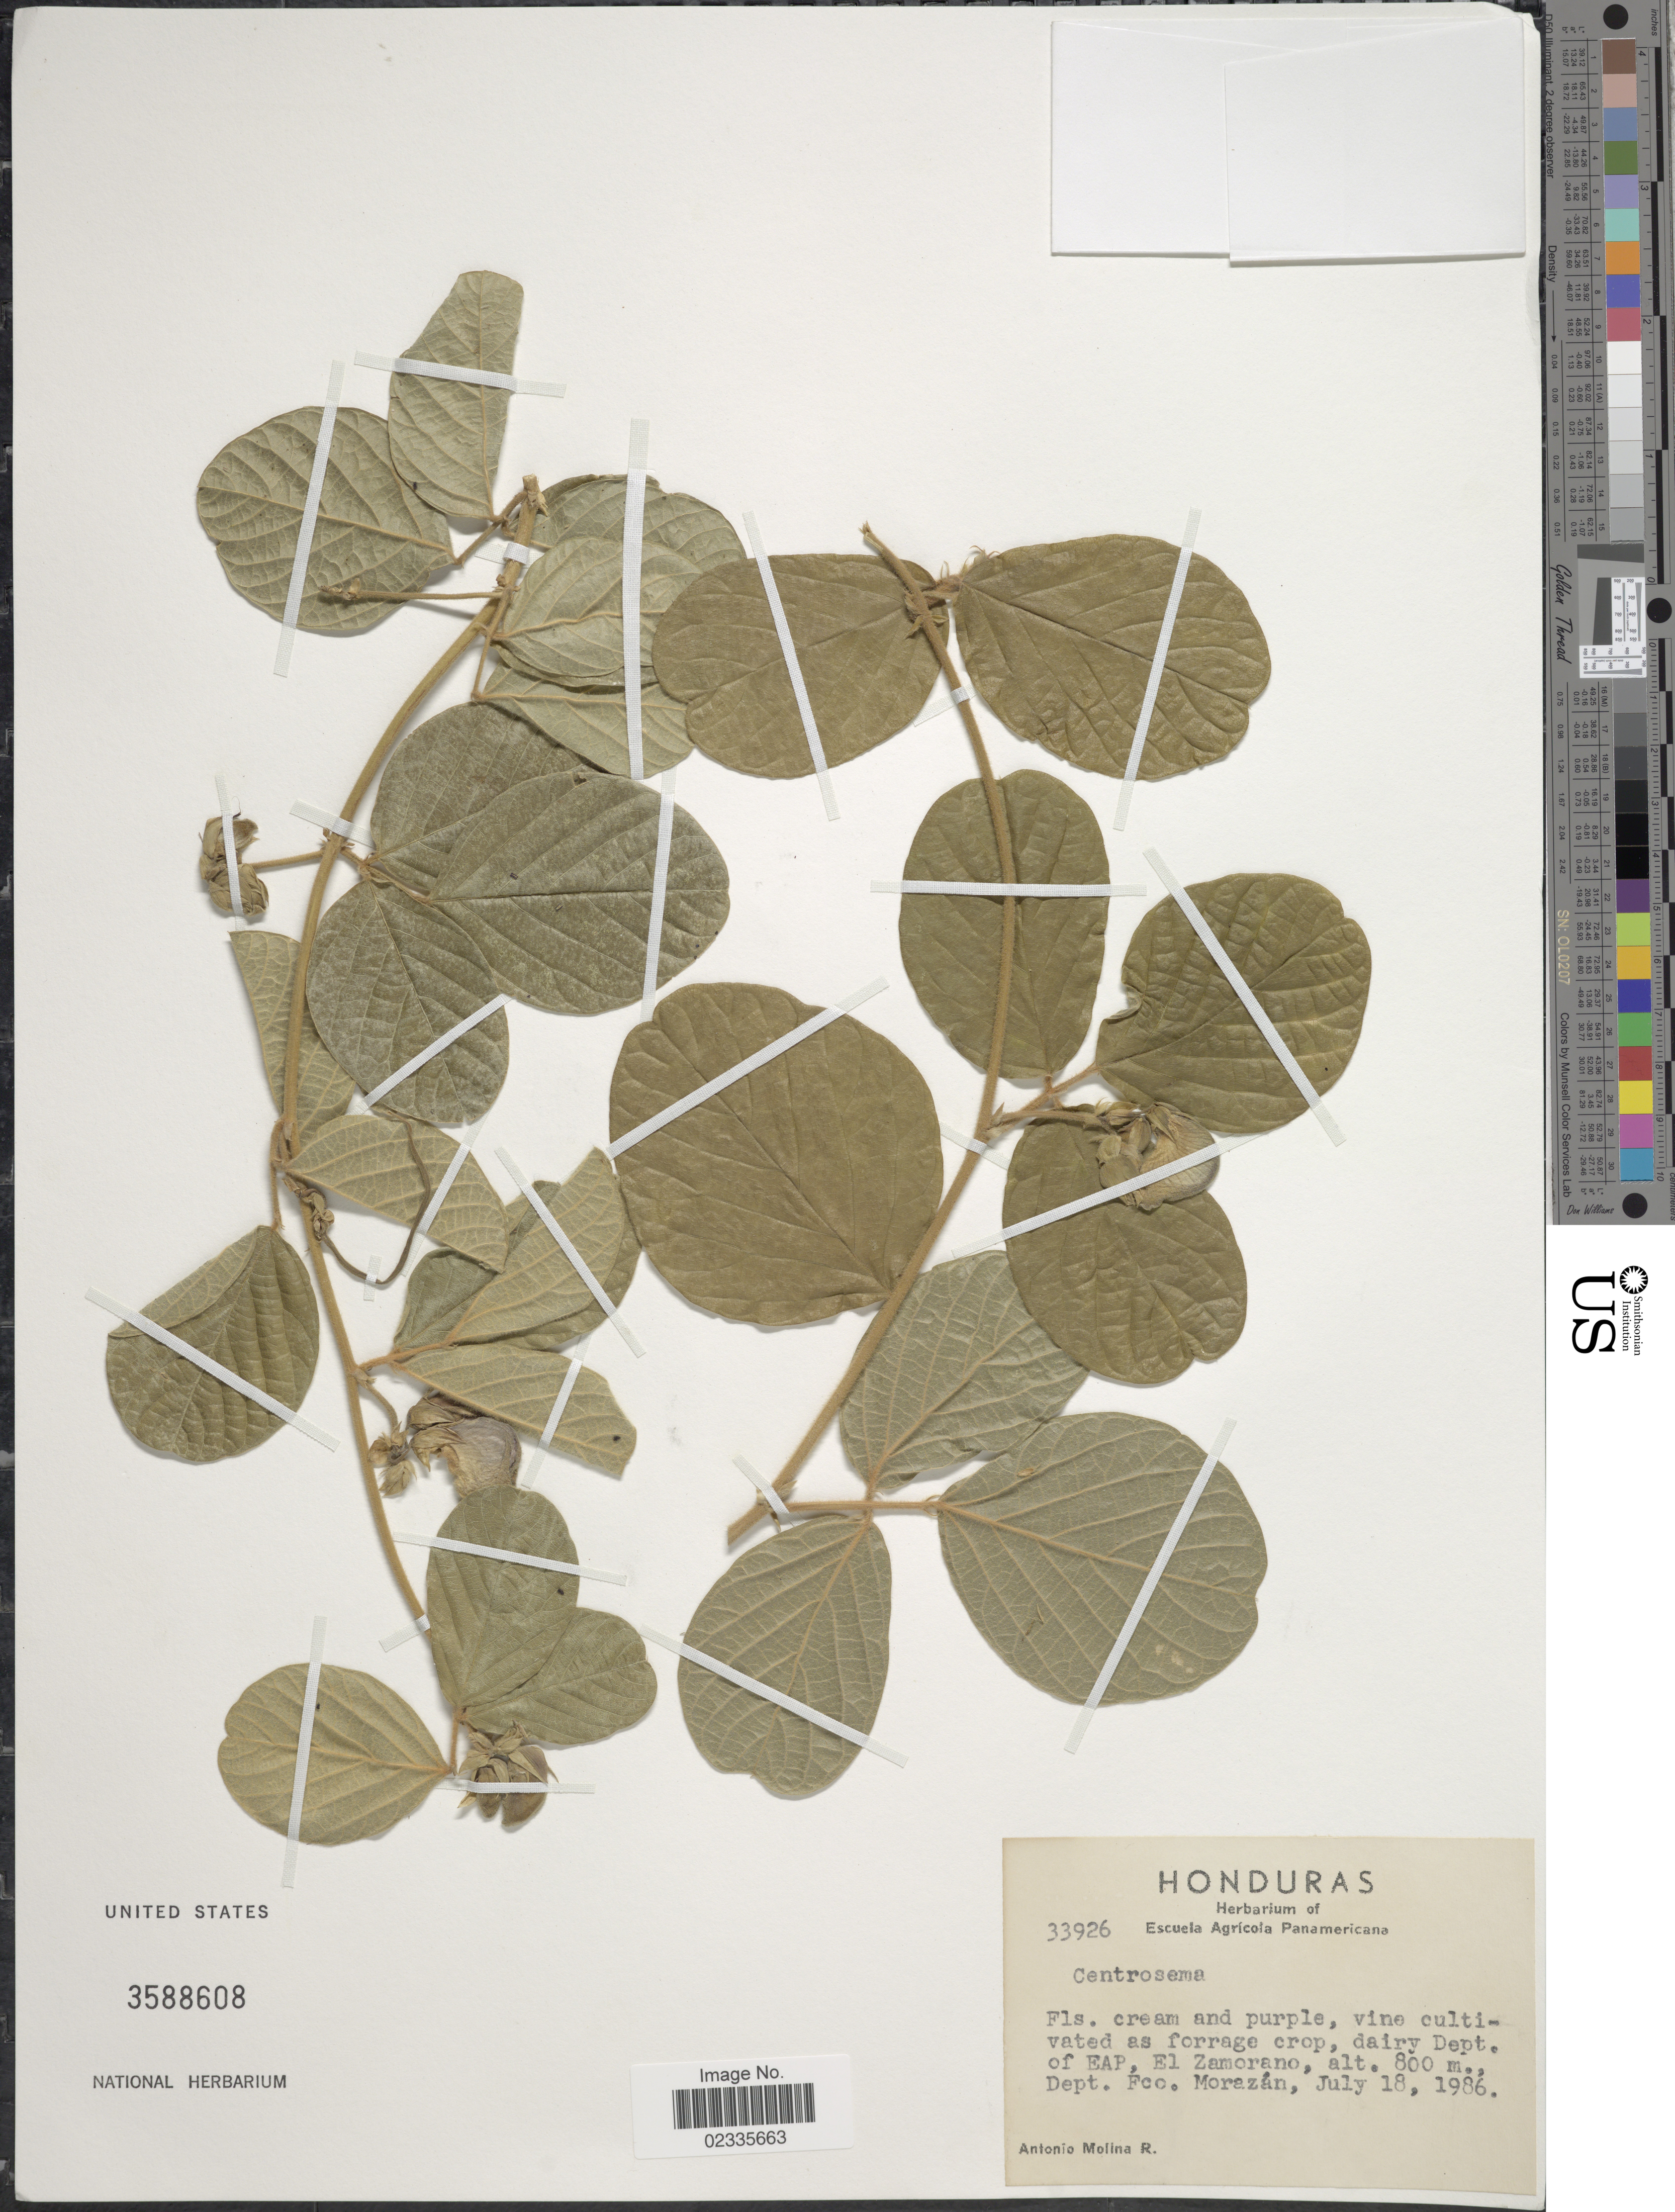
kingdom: Plantae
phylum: Tracheophyta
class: Magnoliopsida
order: Fabales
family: Fabaceae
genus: Centrosema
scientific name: Centrosema sp.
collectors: A. Molina R.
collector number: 33926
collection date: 1986-07-18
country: Honduras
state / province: Fco. Morazán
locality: Vine cultivated as forrage crop, dairy Dept. of EAP, El Zamorano, Dept. Fco. Morazan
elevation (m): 800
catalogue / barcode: US 3588608